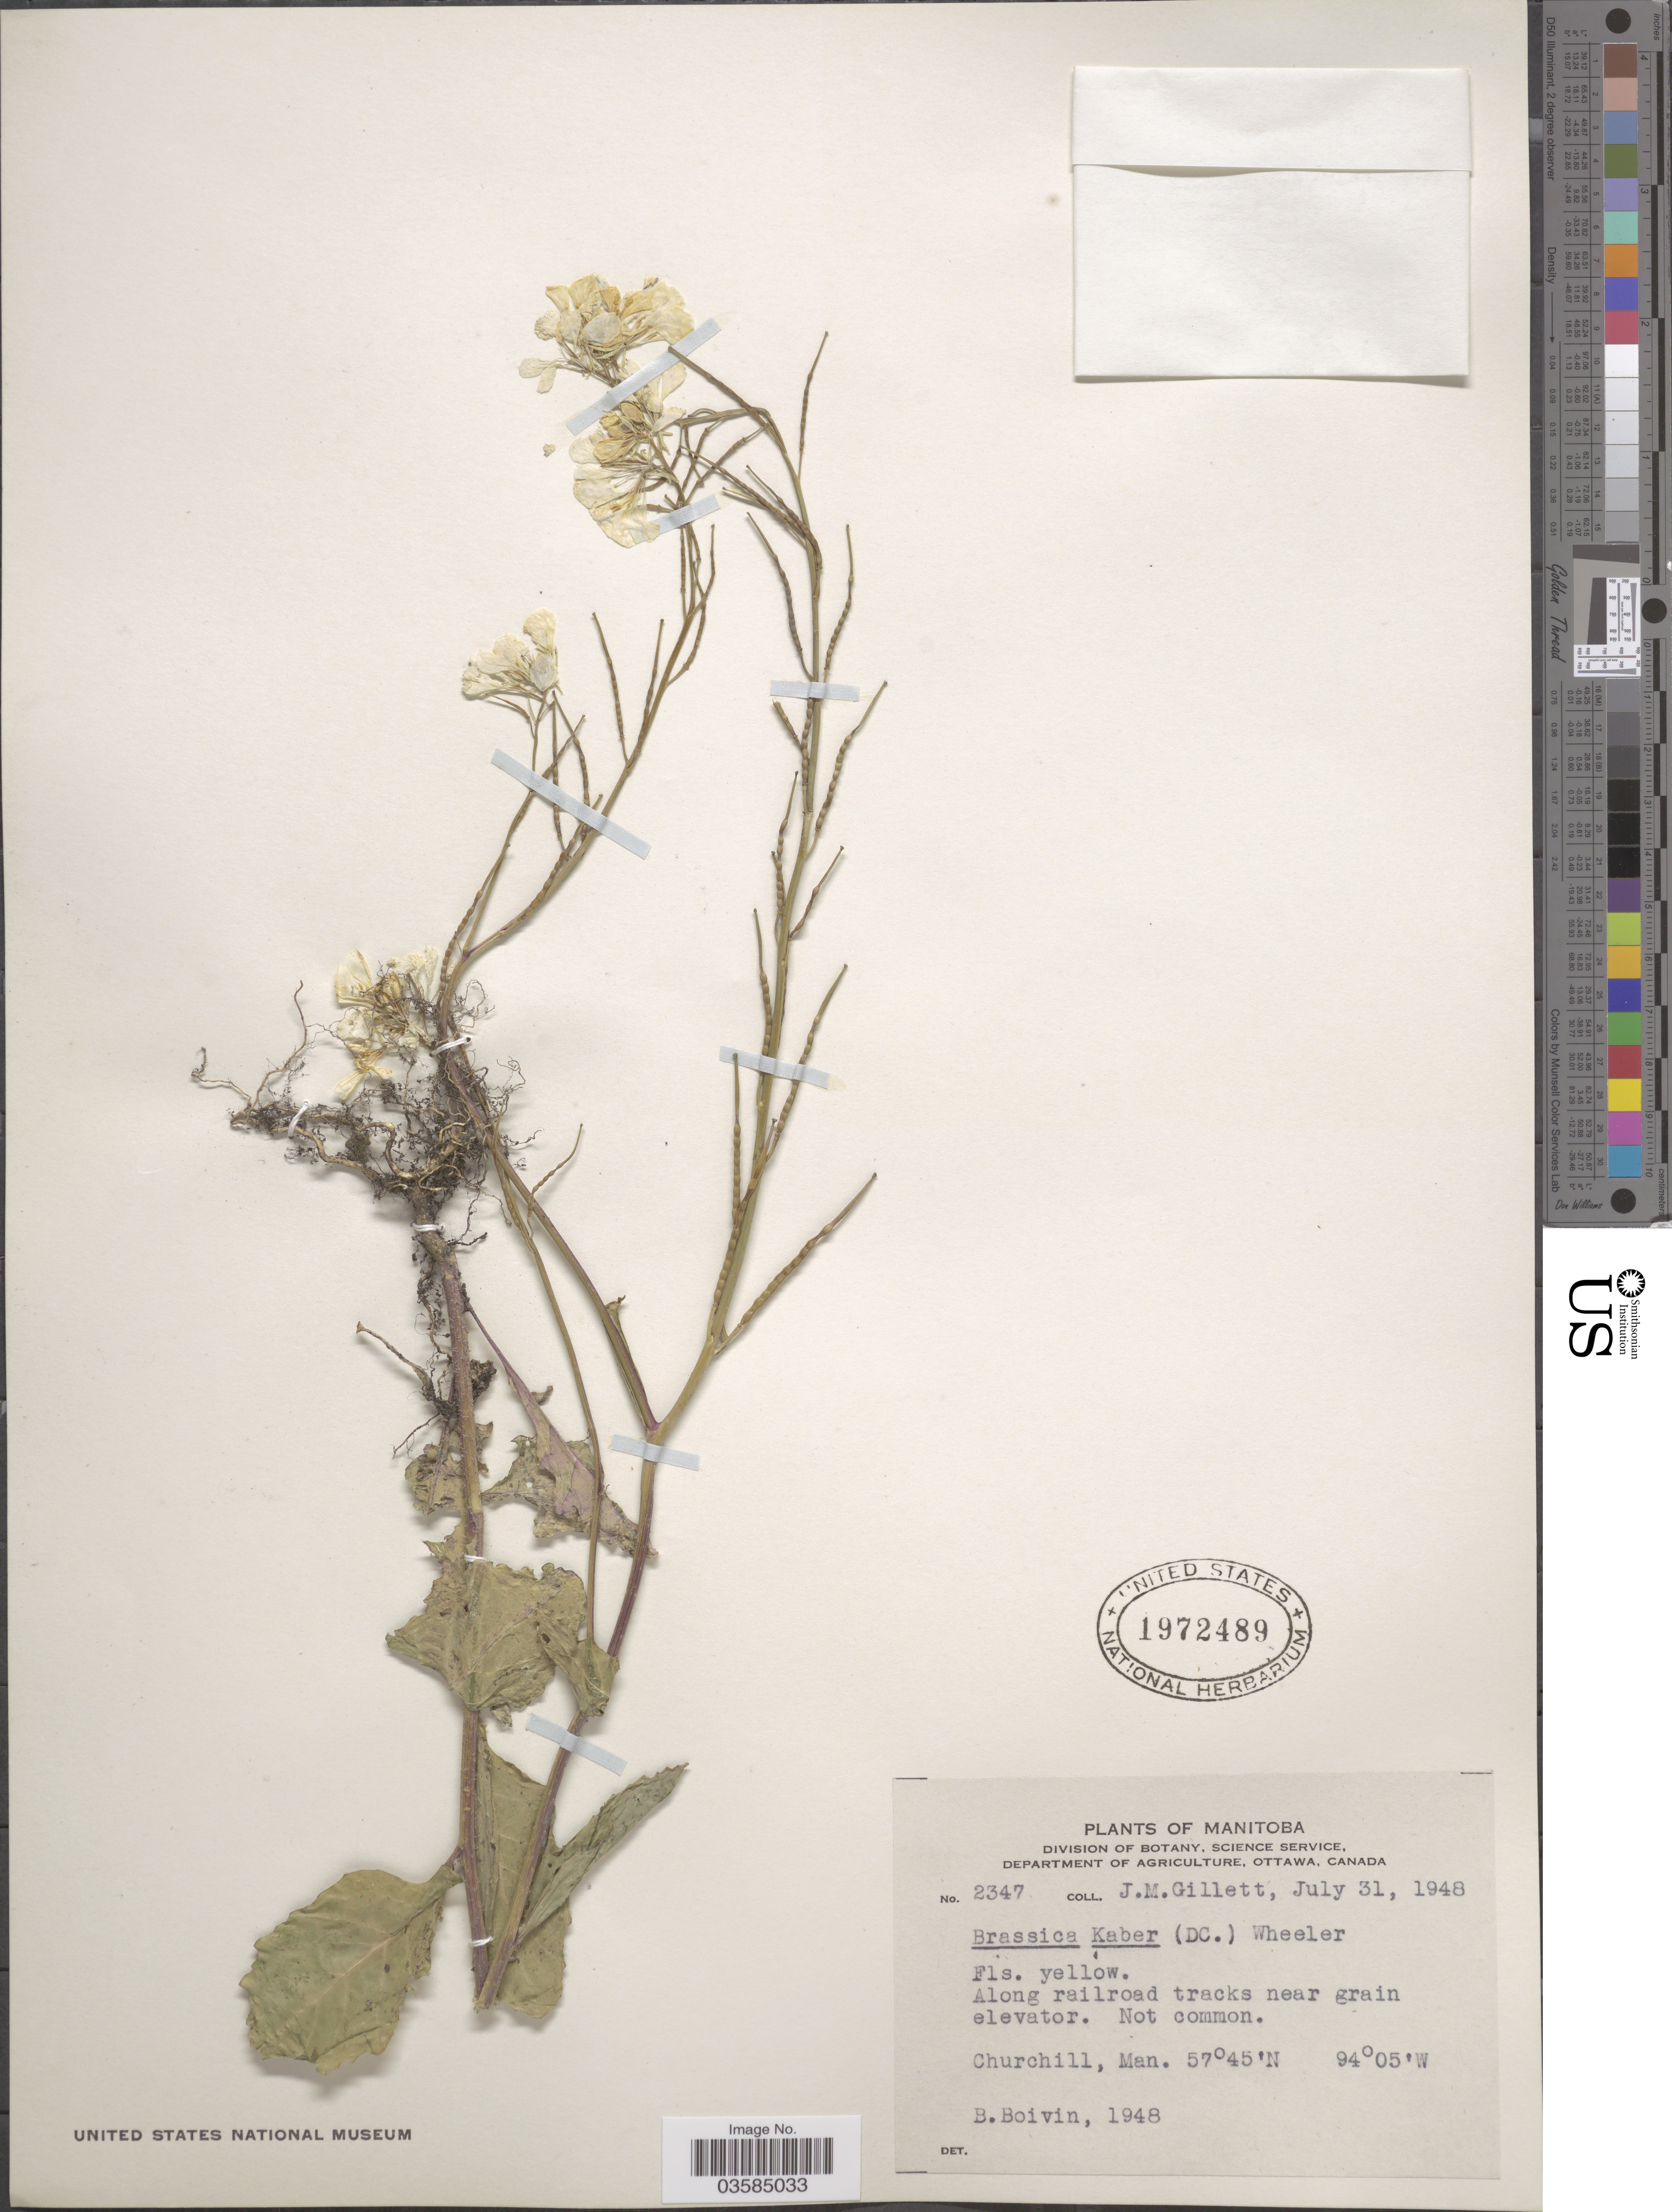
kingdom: Plantae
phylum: Tracheophyta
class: Magnoliopsida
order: Brassicales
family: Brassicaceae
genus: Brassica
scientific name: Brassica kaber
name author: (DC.) L.C. Wheeler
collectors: J. M. Gillett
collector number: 2347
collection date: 1948-07-31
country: Canada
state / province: Manitoba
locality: Churchill.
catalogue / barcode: US 1972489